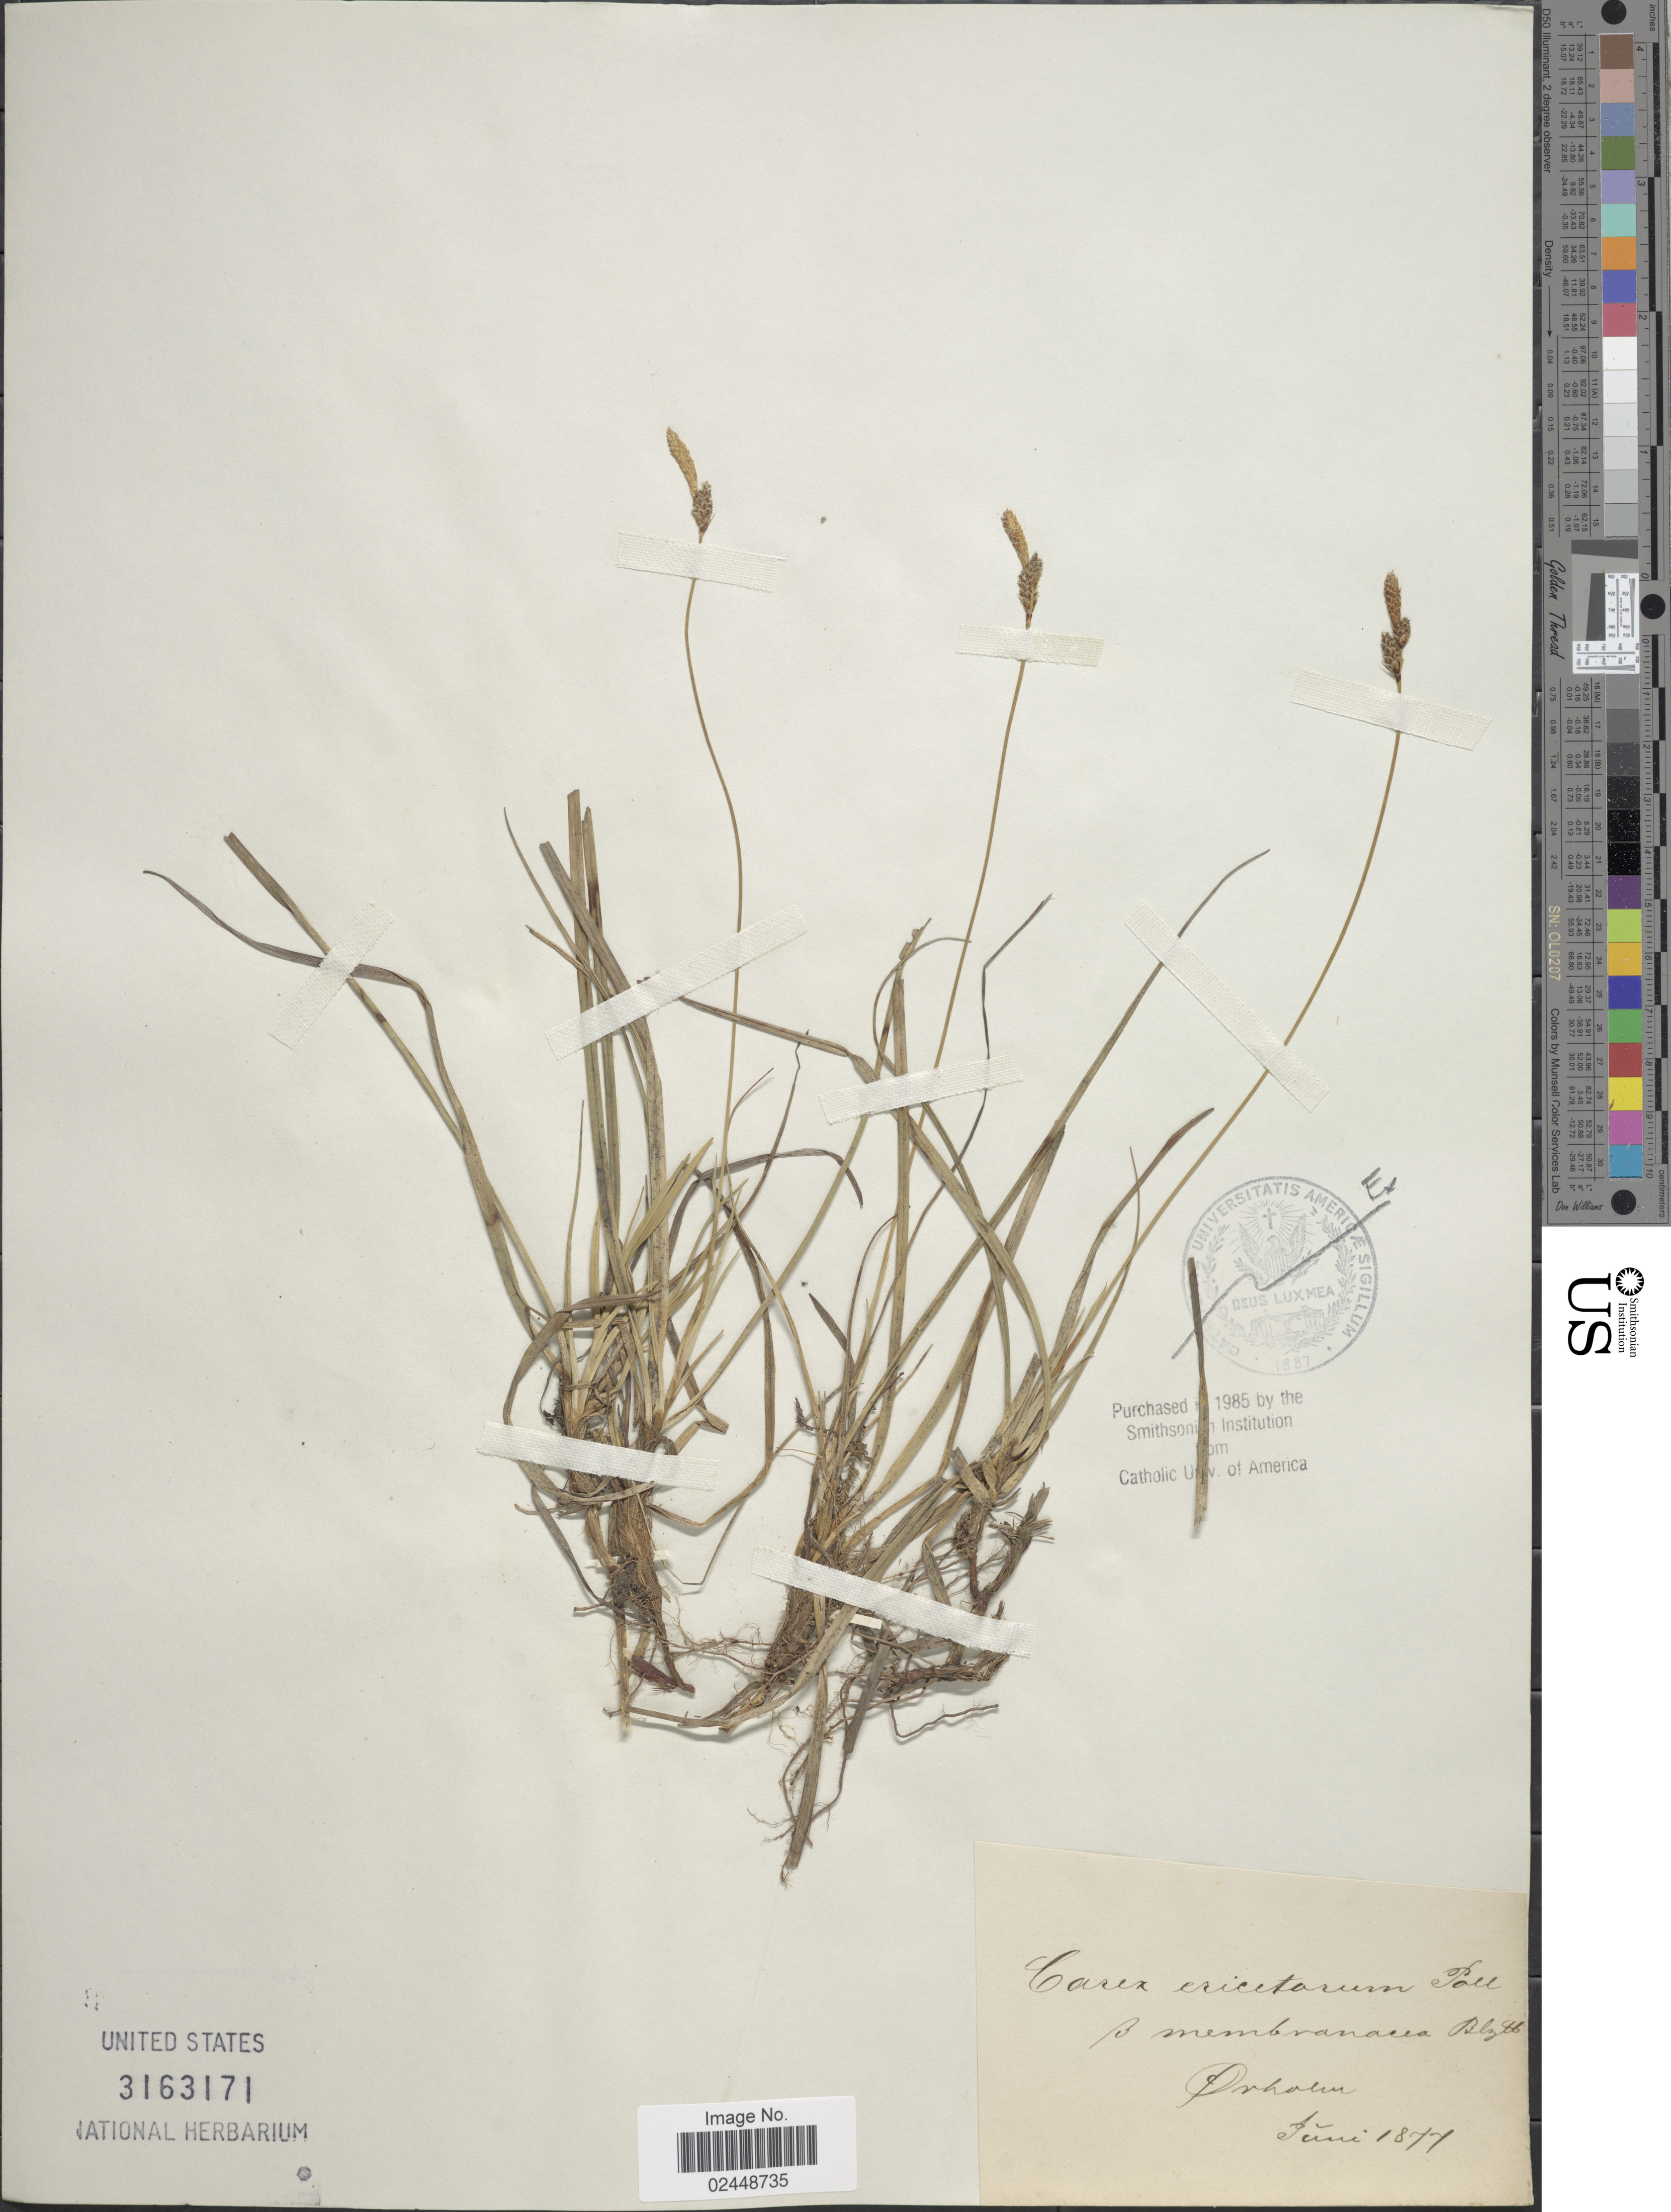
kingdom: Plantae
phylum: Tracheophyta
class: Liliopsida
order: Poales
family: Cyperaceae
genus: Carex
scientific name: Carex ericetorum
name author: Pollich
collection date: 1877-06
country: Denmark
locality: Orholm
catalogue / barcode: US 3163171